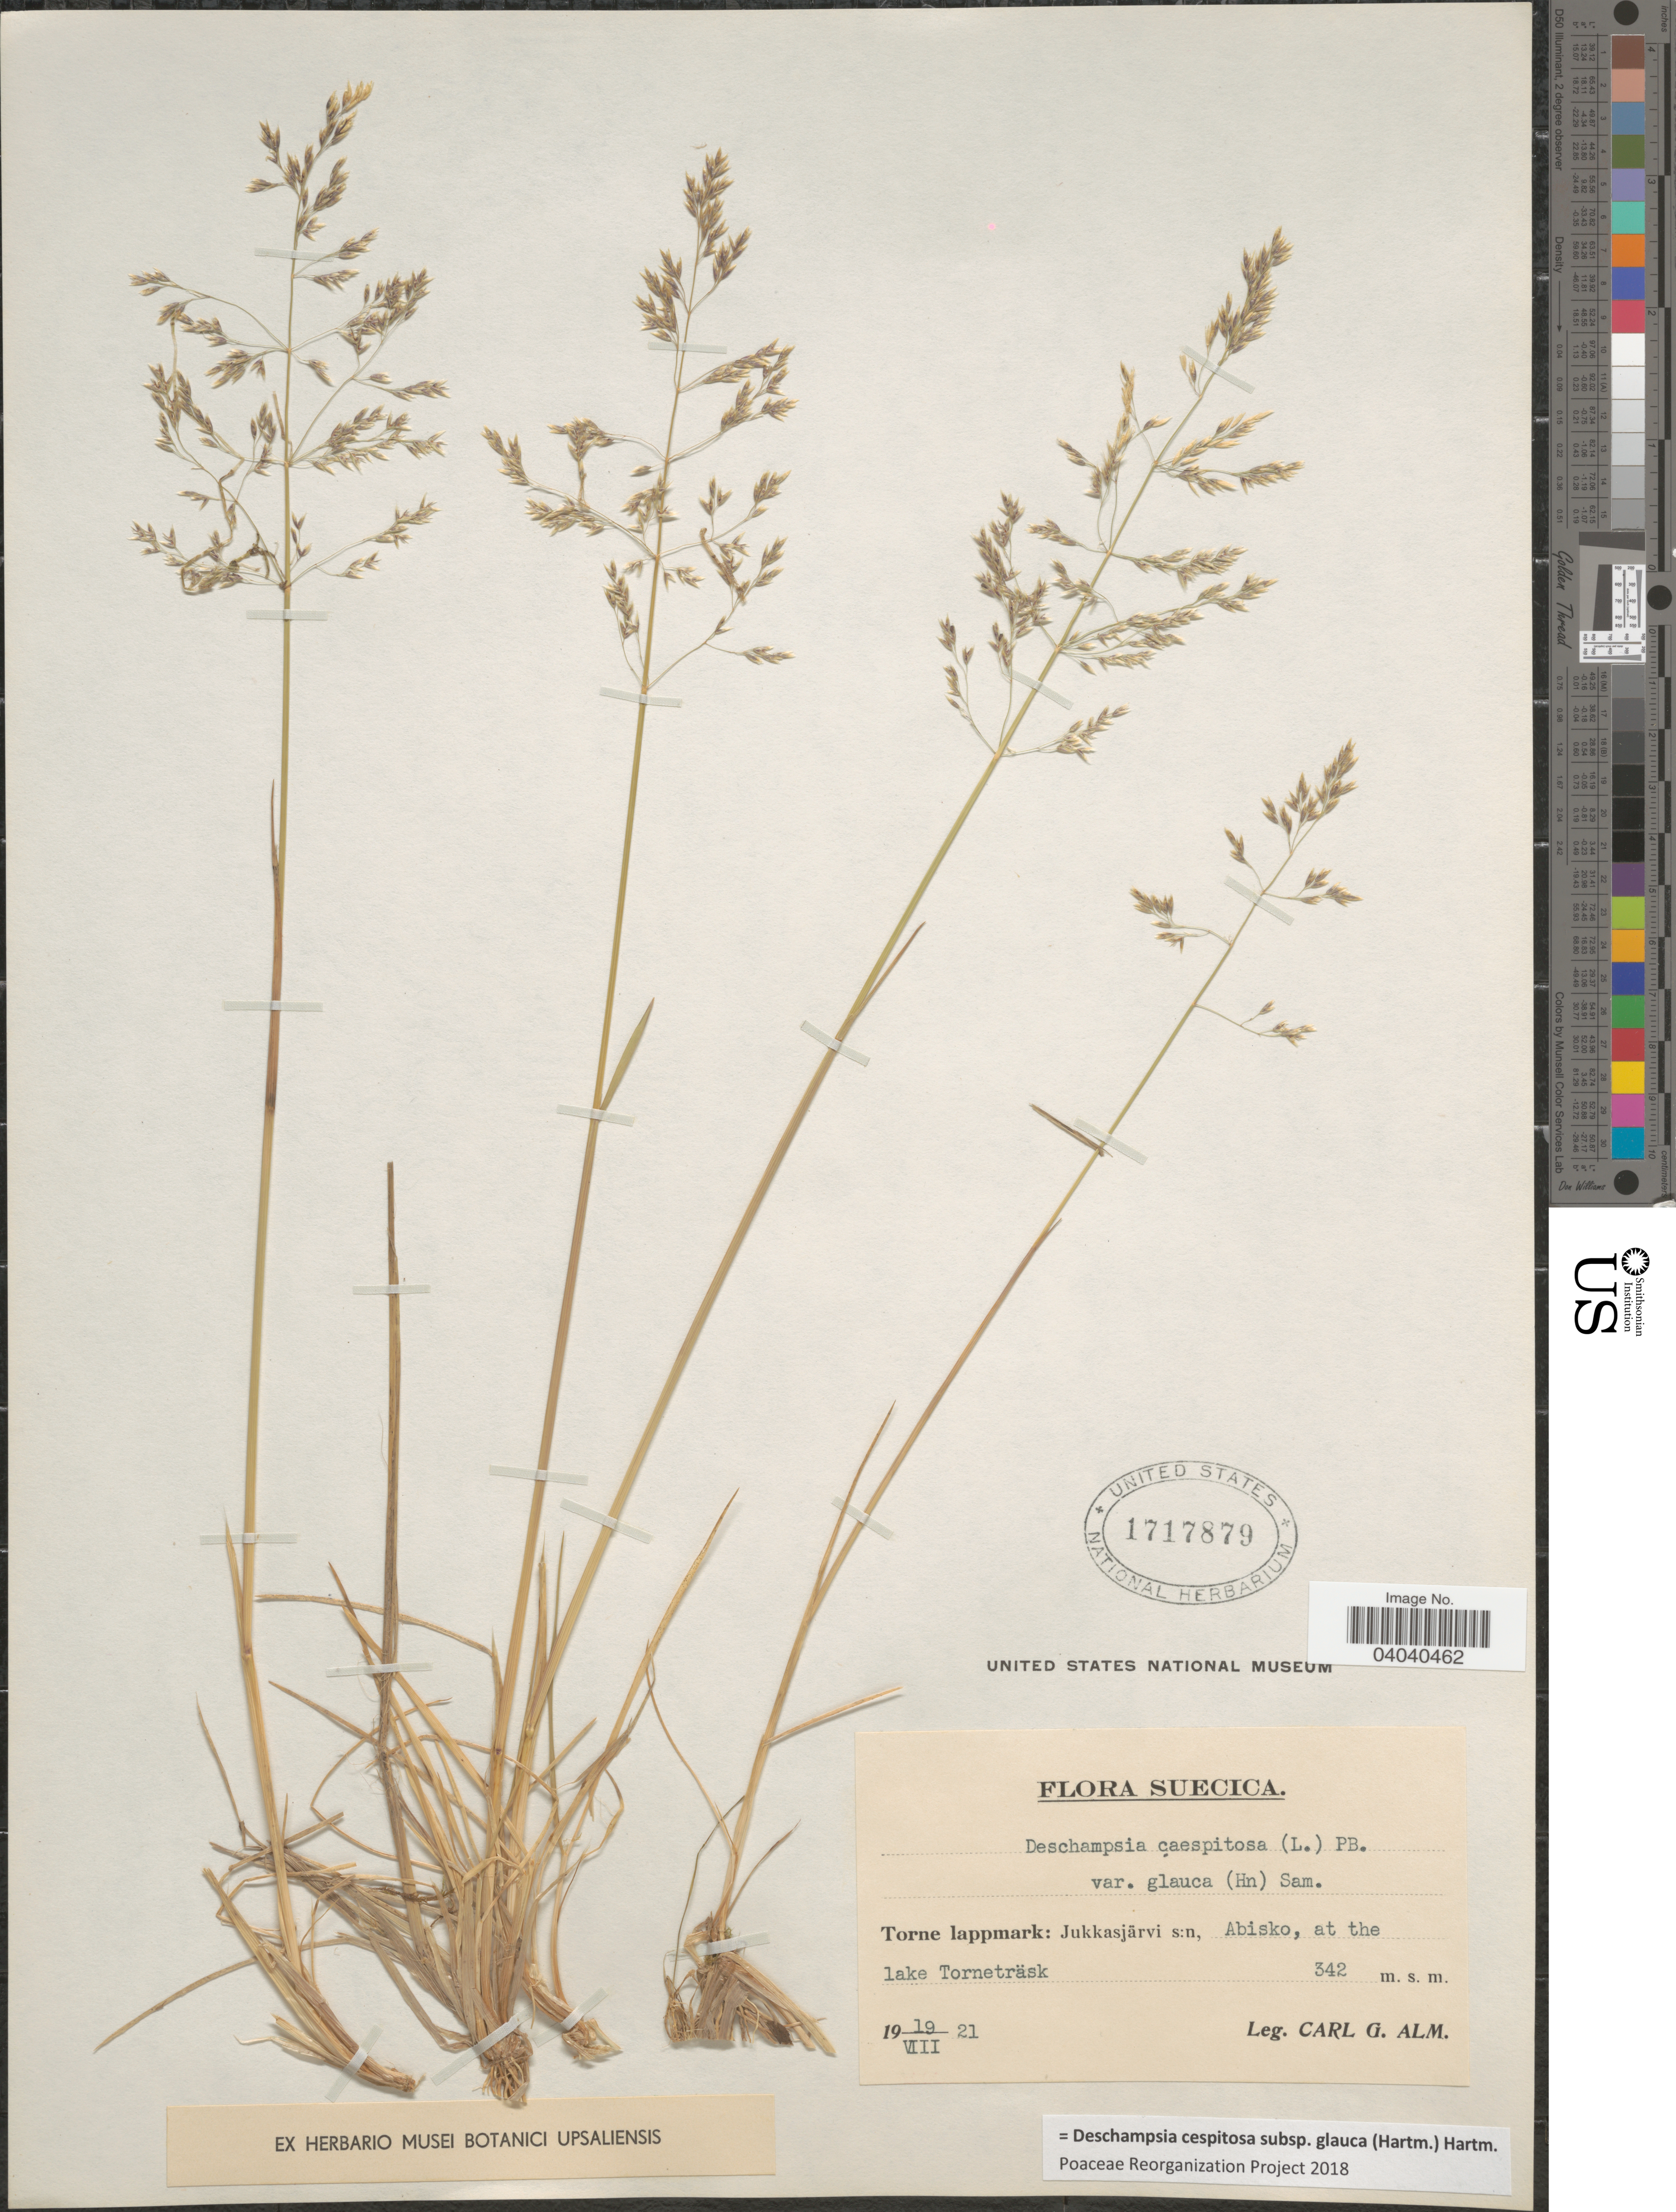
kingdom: Plantae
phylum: Tracheophyta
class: Liliopsida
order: Poales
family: Poaceae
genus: Deschampsia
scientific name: Deschampsia cespitosa subsp. glauca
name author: (Hartm.) Hartm.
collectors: C. G. Alm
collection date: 1921-08-19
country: Sweden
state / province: Norrbotten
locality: Suecica. Torne lappmark: Jukkasjãrvi s:n, Abisko, at the lake Torneträsk.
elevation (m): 342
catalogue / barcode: US 1717879